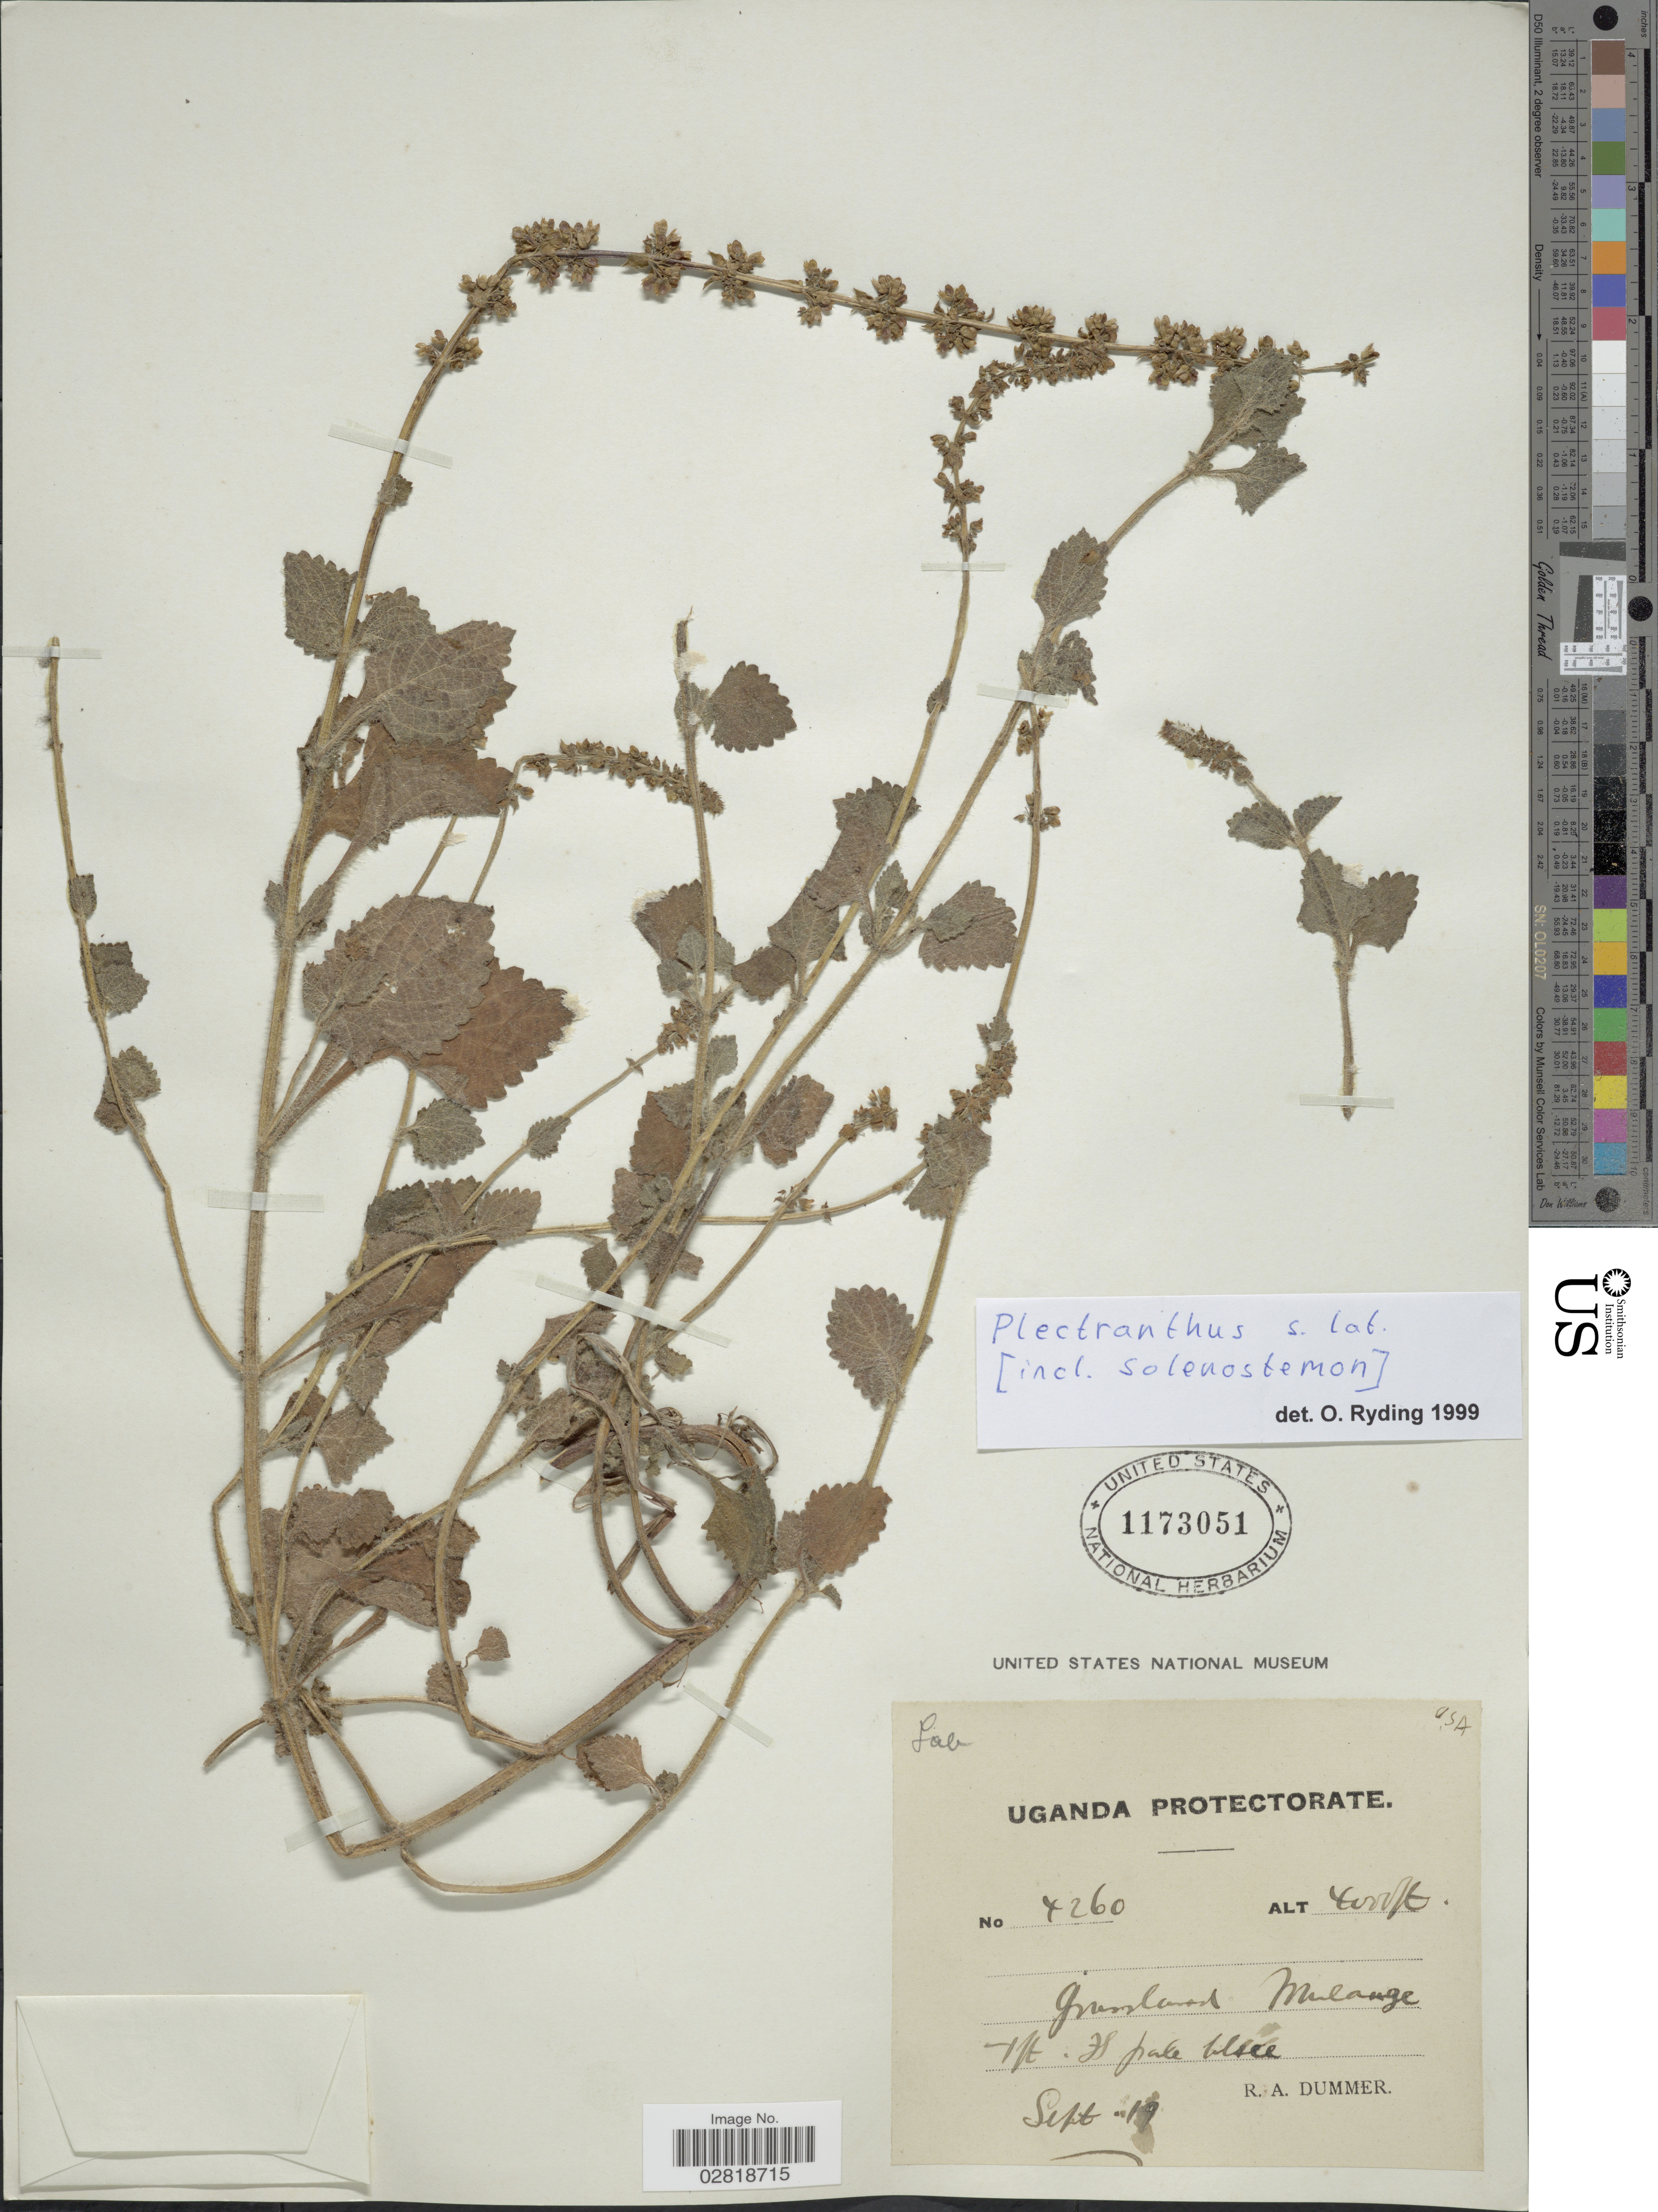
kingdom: Plantae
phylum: Tracheophyta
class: Magnoliopsida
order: Lamiales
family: Lamiaceae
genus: Plectranthus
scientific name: Plectranthus sp.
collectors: R. Dümmer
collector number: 4260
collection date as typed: Transcribed d/m/y: /9/19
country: Uganda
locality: Uganda Protectorate. Mulange.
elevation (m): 1219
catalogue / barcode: US 1173051